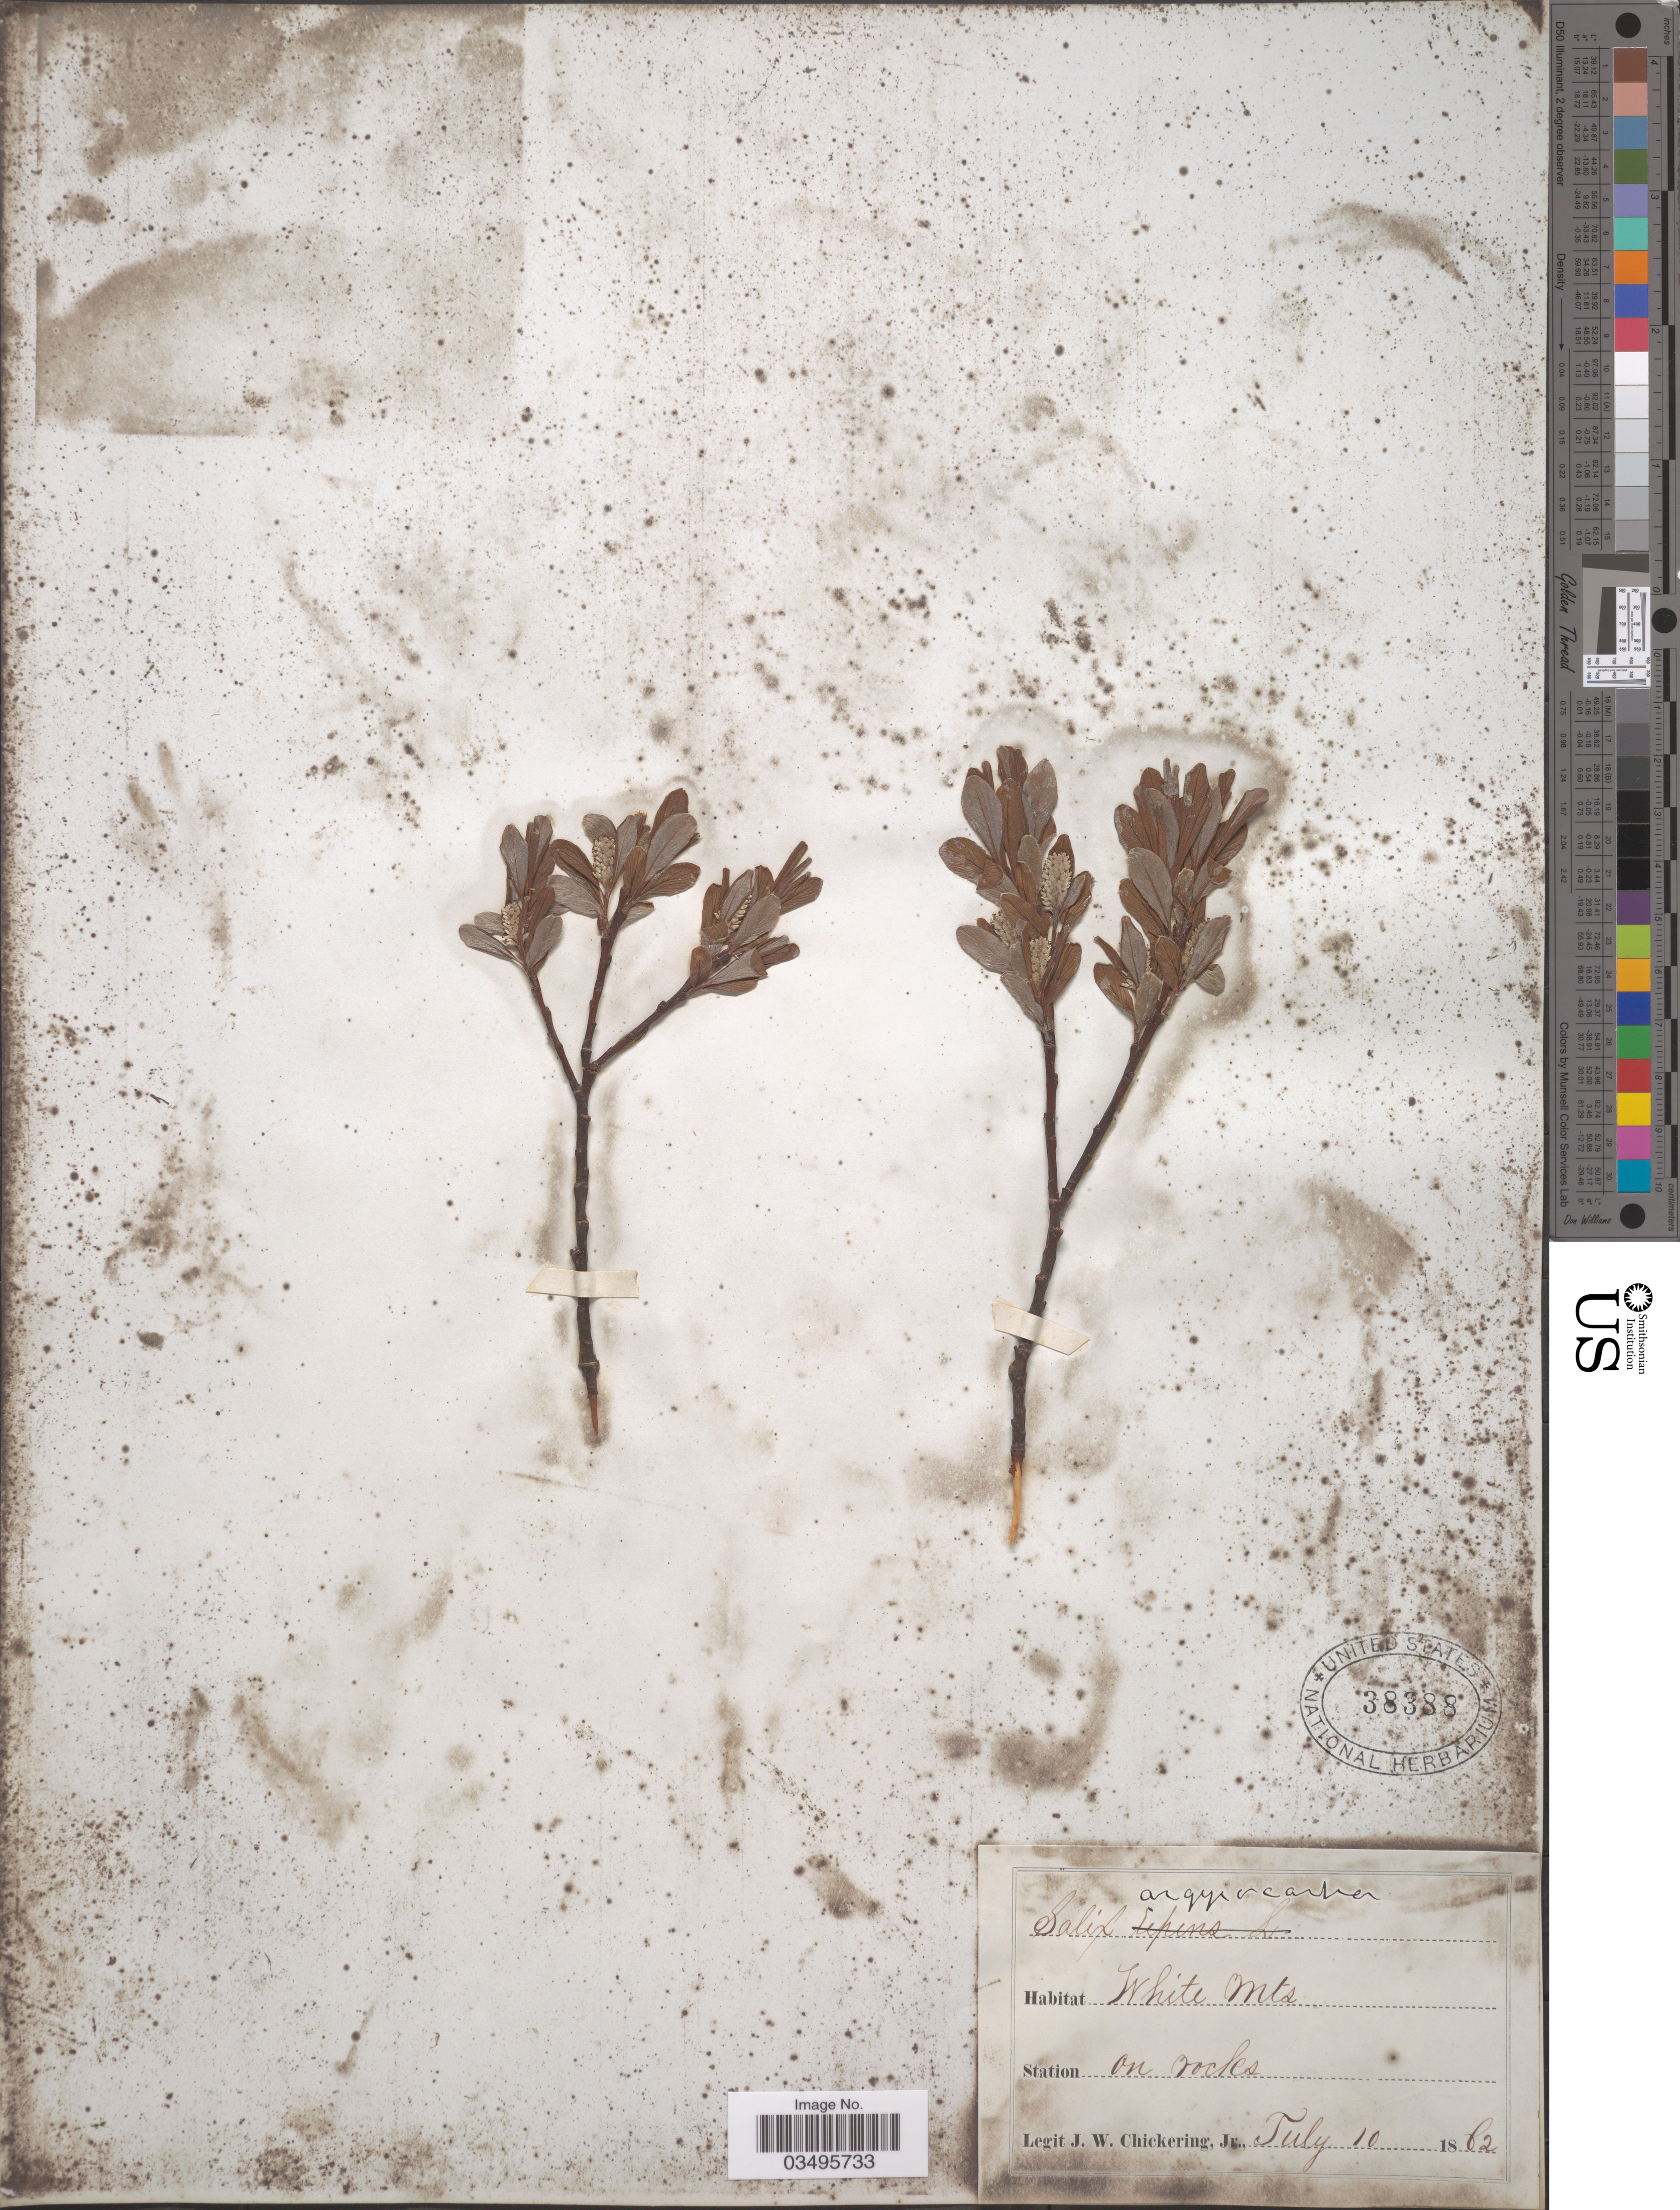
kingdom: Plantae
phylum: Tracheophyta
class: Magnoliopsida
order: Malpighiales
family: Salicaceae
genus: Salix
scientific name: Salix argyrocarpa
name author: L. Andersson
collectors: J. W. Chickering Jr.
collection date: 1862-07-10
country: United States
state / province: New Hampshire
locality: White Mts.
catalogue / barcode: US 38388